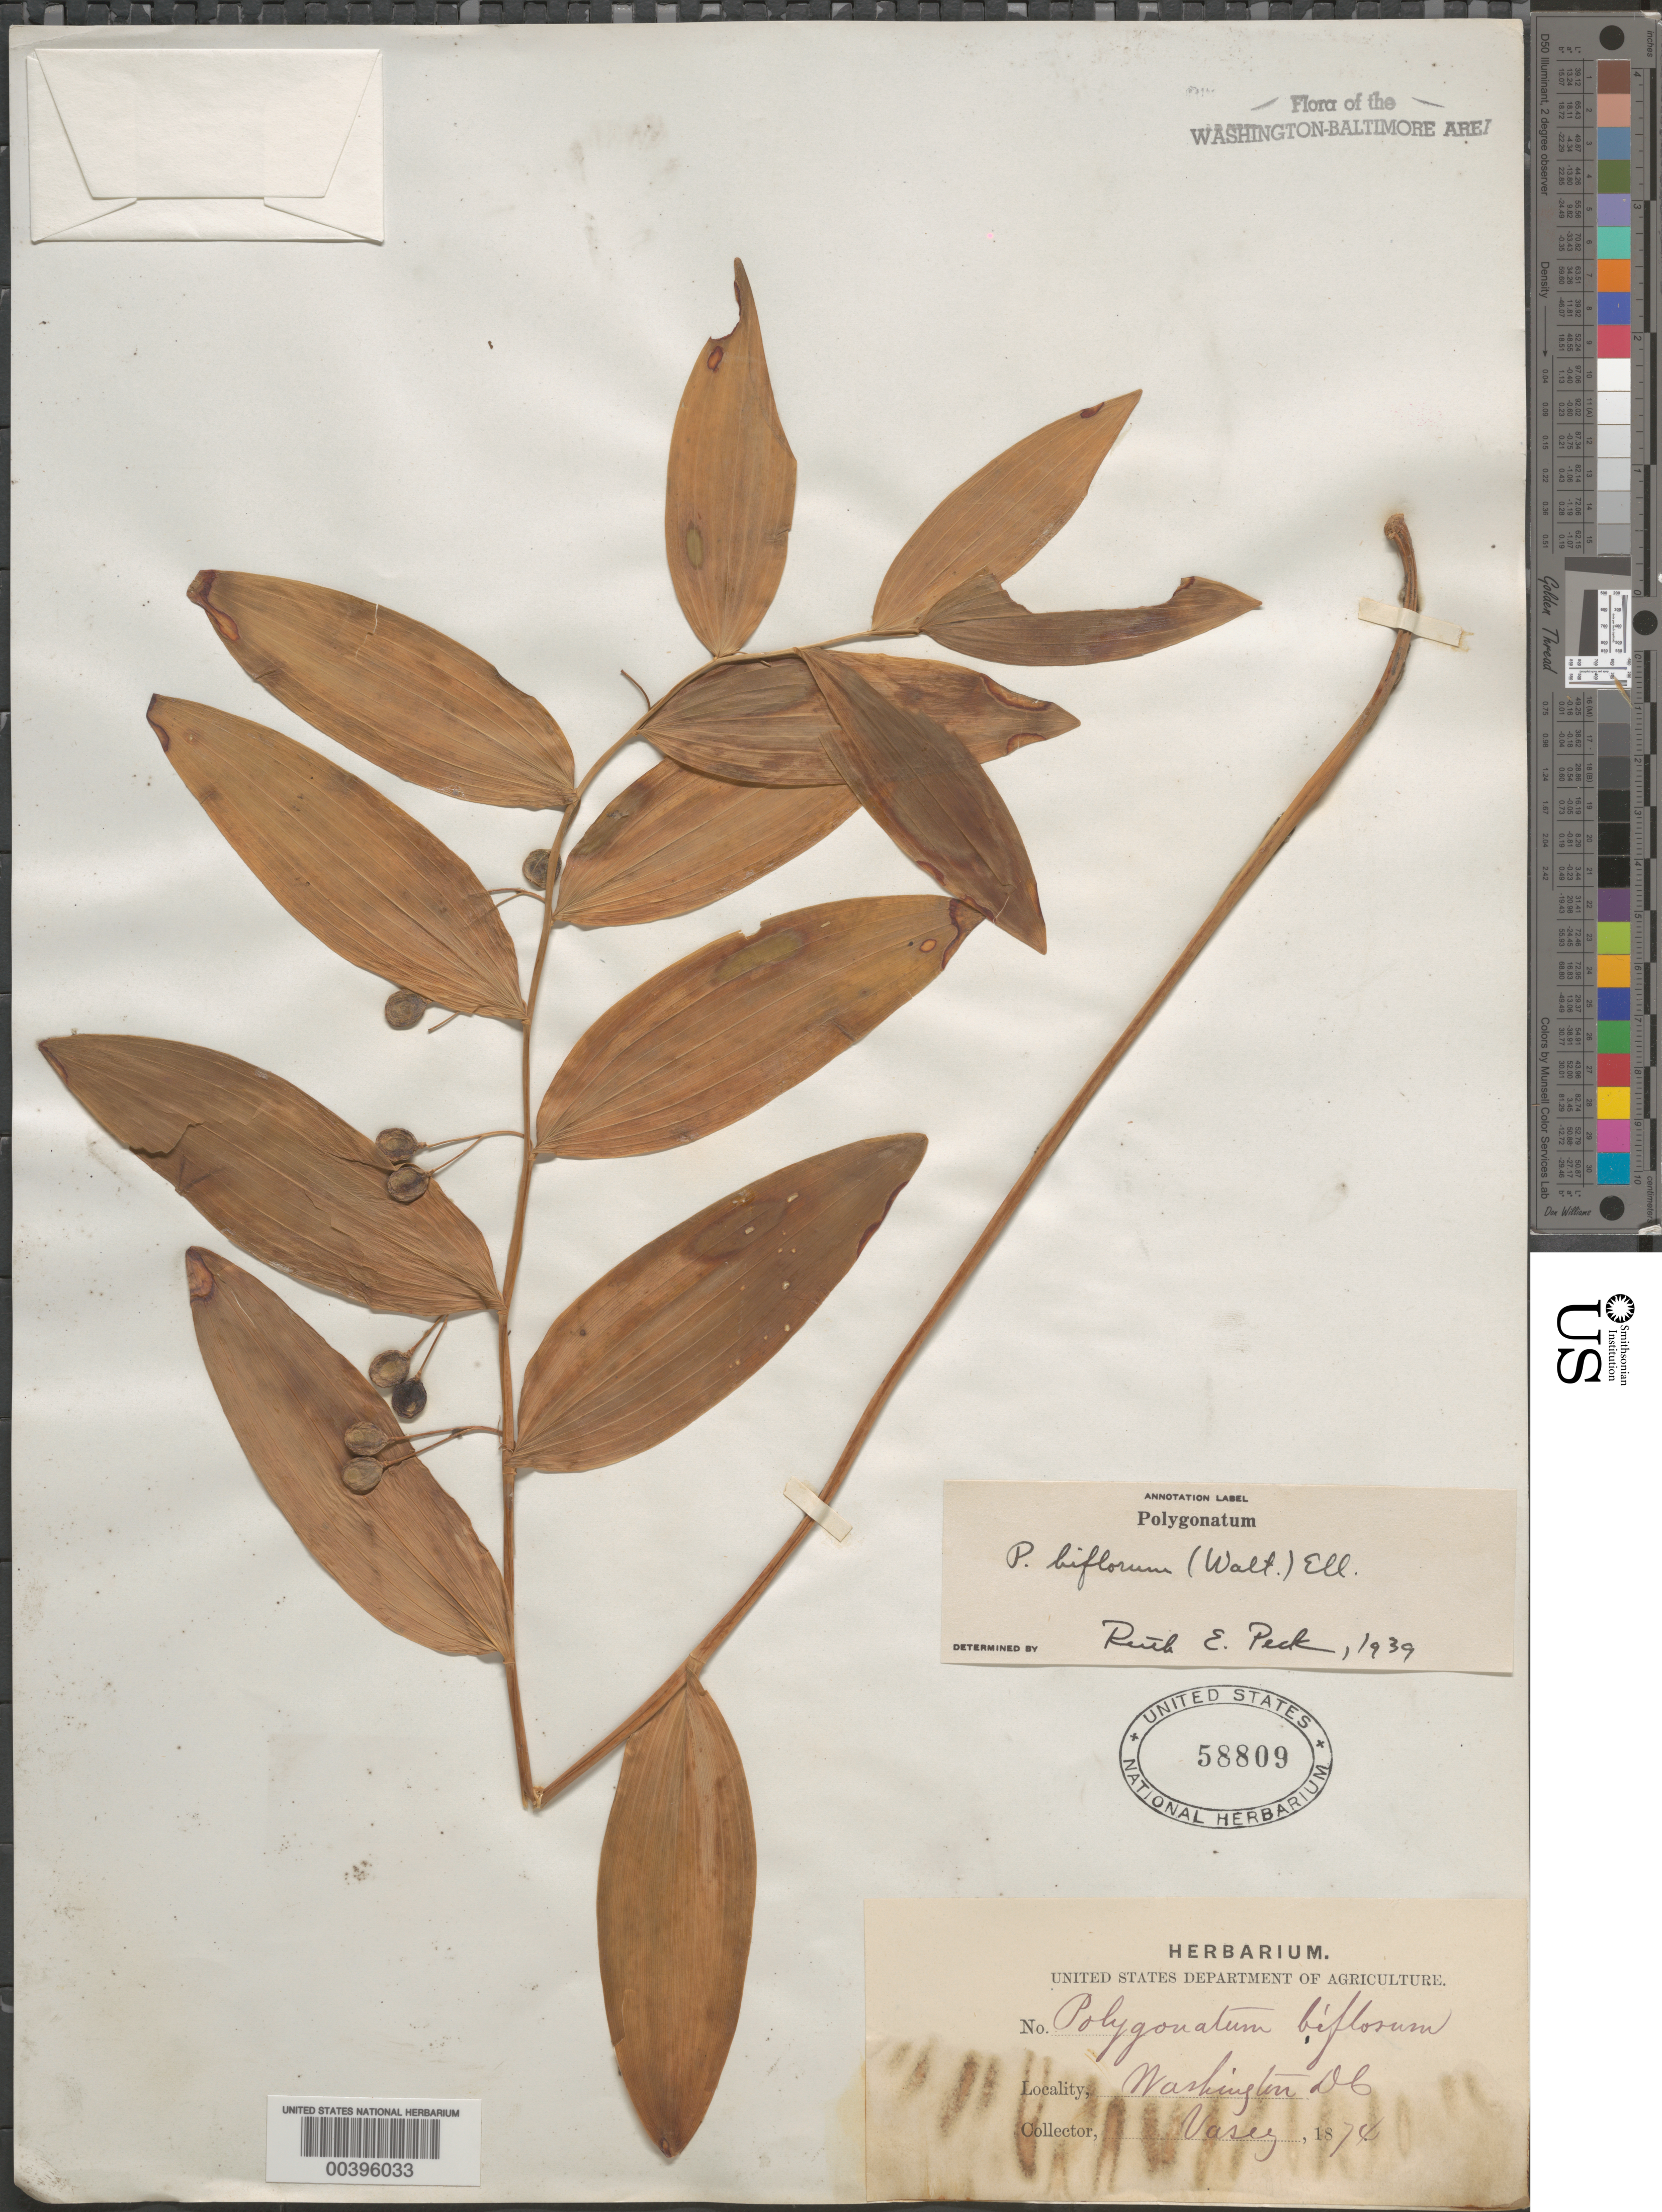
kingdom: Plantae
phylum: Tracheophyta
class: Liliopsida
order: Asparagales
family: Asparagaceae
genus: Polygonatum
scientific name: Polygonatum biflorum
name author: (Walter) Elliott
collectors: G. Vasey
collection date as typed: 14 May 1874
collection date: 1874-05-14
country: United States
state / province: District of Columbia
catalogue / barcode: US 58809